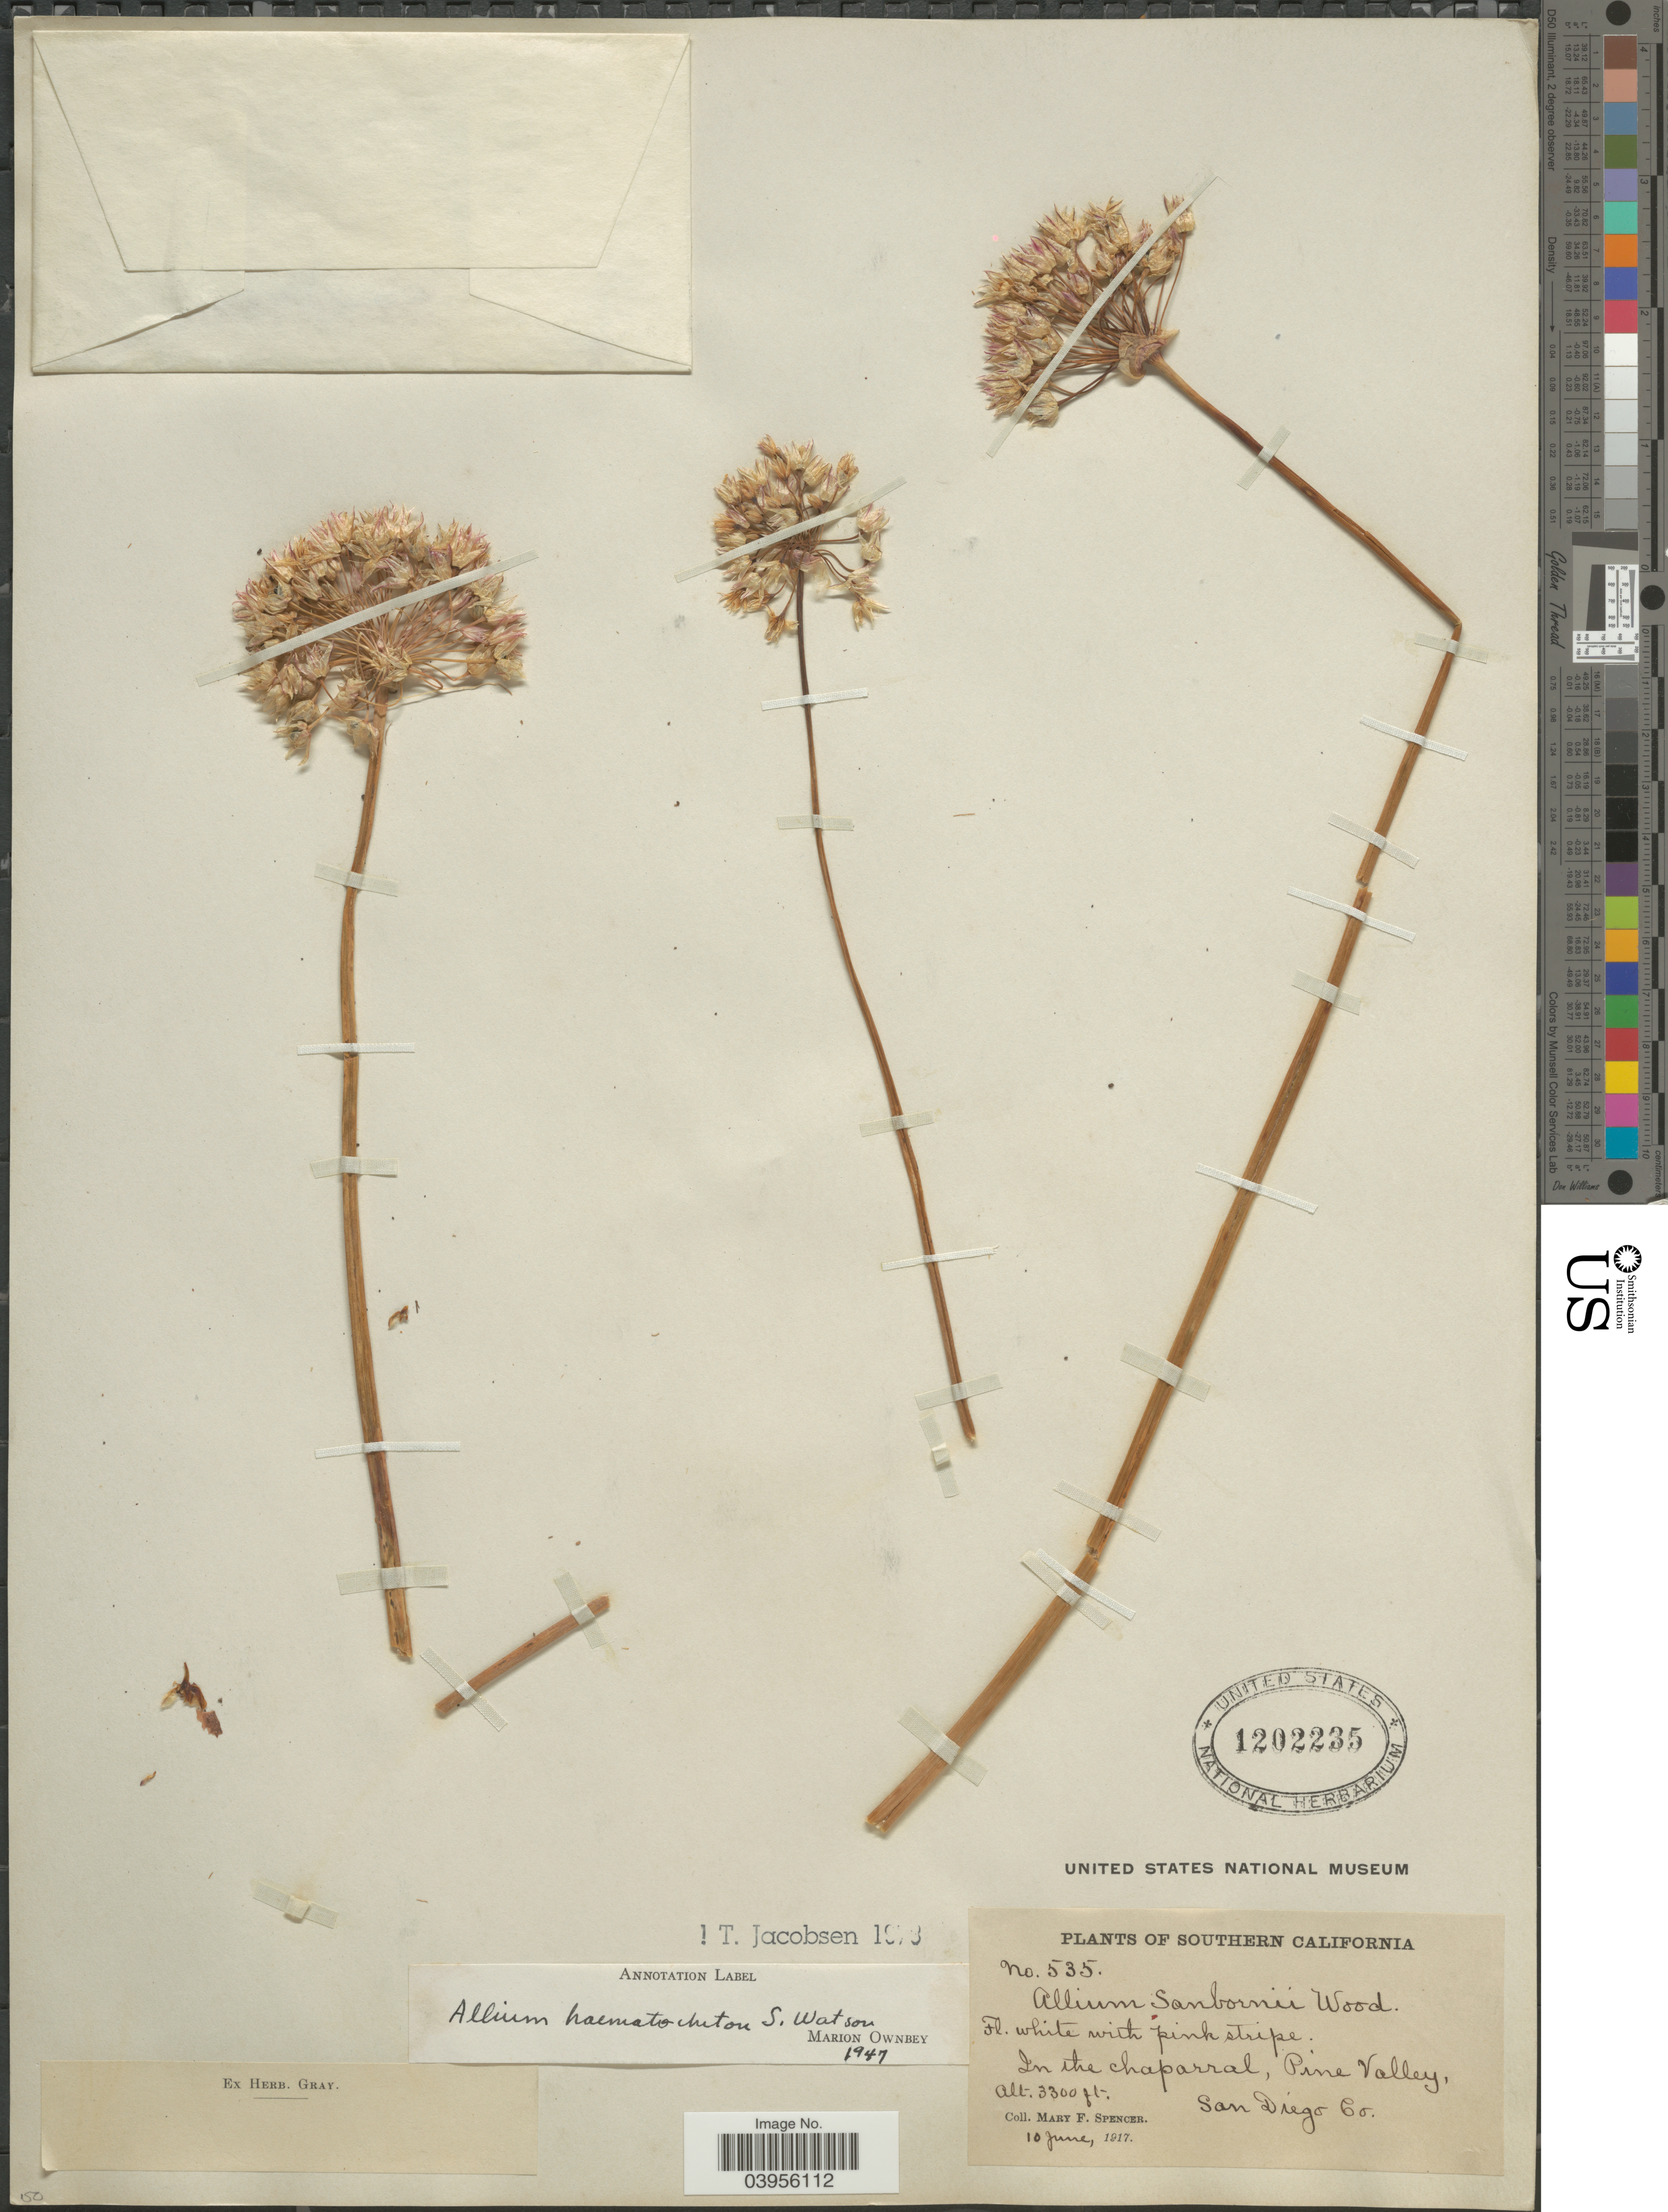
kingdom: Plantae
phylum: Tracheophyta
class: Liliopsida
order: Asparagales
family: Amaryllidaceae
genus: Allium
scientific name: Allium haematochiton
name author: S. Watson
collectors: M. Spencer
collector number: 535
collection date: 1917-06-10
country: United States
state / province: California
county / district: San Diego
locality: Southern California. In the chaparral, Pine Valley, San Diego Co.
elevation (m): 1006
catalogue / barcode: US 1202235